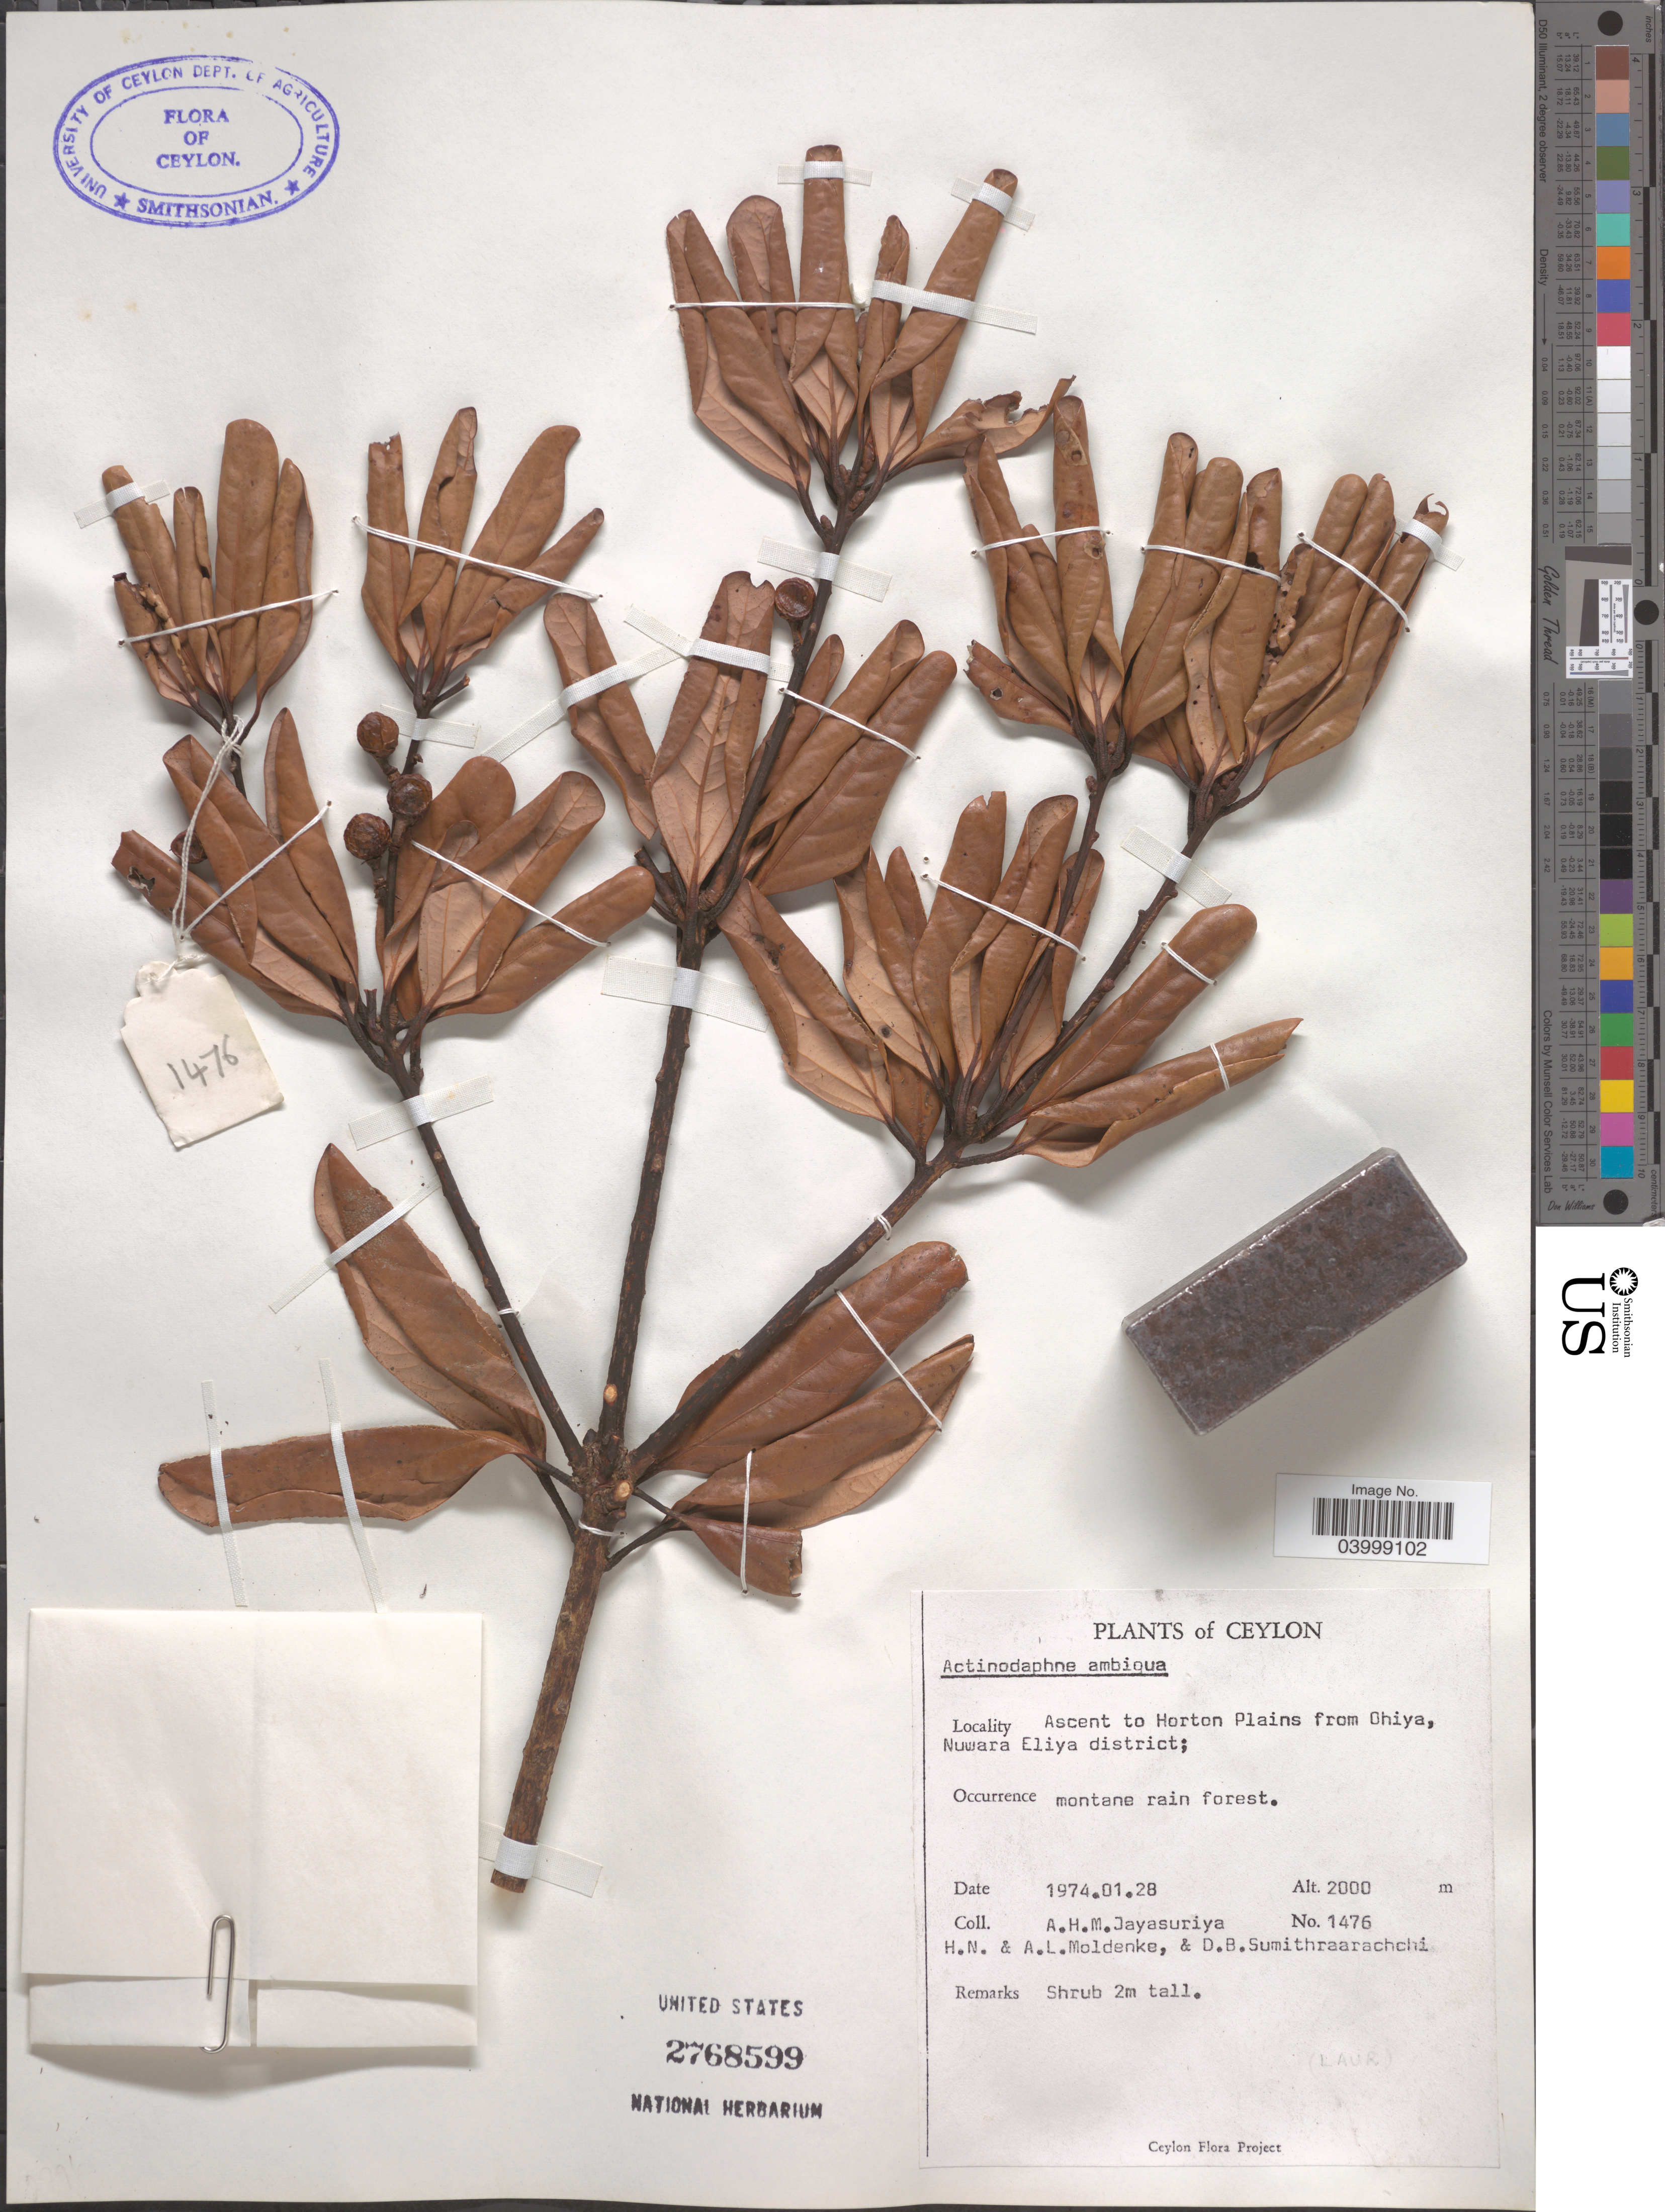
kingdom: Plantae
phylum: Tracheophyta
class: Magnoliopsida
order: Laurales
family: Lauraceae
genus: Actinodaphne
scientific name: Actinodaphne ambigua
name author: Hook. f.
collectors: A. H. Jayasuriya, H. N. Moldenke, A. L. Moldenke & D. B. Sumithraarachchi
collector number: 1476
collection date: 1974-01-28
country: Sri Lanka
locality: Ceylon. Ascent to Horton Plains from Ohiya, Nuwara Eliya District.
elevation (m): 2000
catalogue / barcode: US 2768599